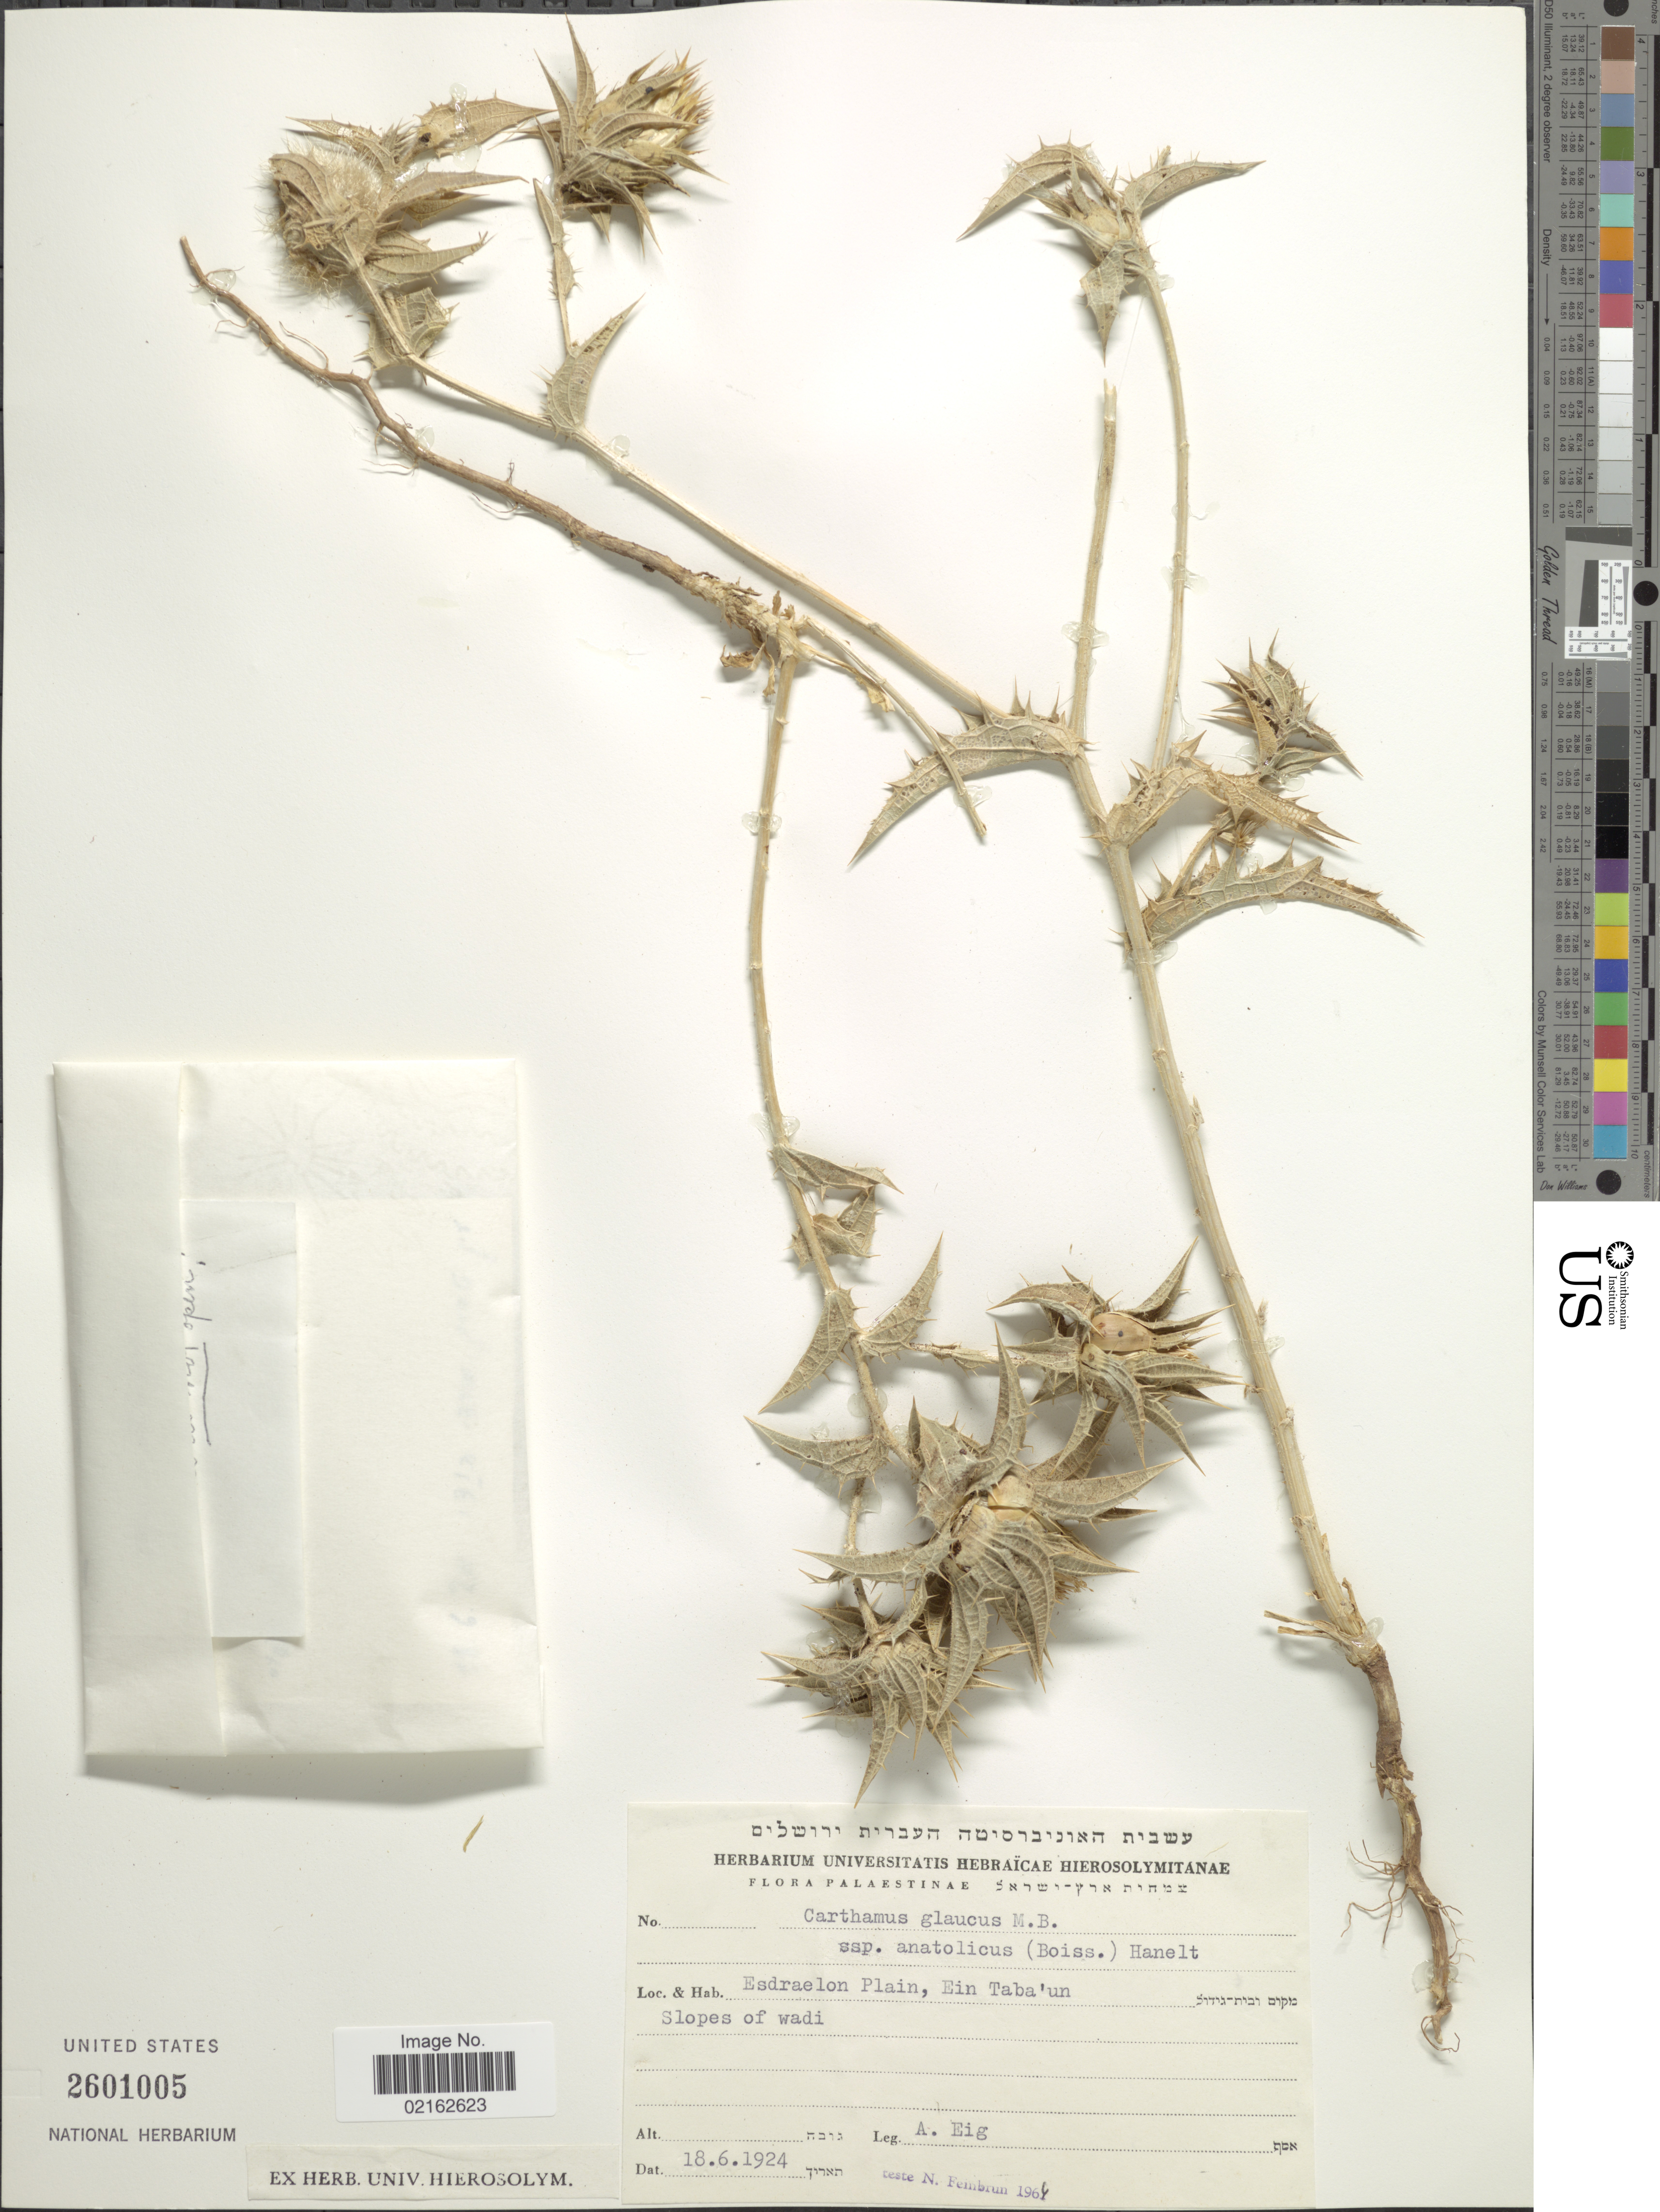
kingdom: Plantae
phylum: Tracheophyta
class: Magnoliopsida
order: Asterales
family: Asteraceae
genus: Carthamus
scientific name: Carthamus glaucus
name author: M. Bieb.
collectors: A. Eig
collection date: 1924-06-18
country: Israel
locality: Palaestinae, Esdraelon Plain, Ein Taba'un, slopes of wadi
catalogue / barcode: US 2601005